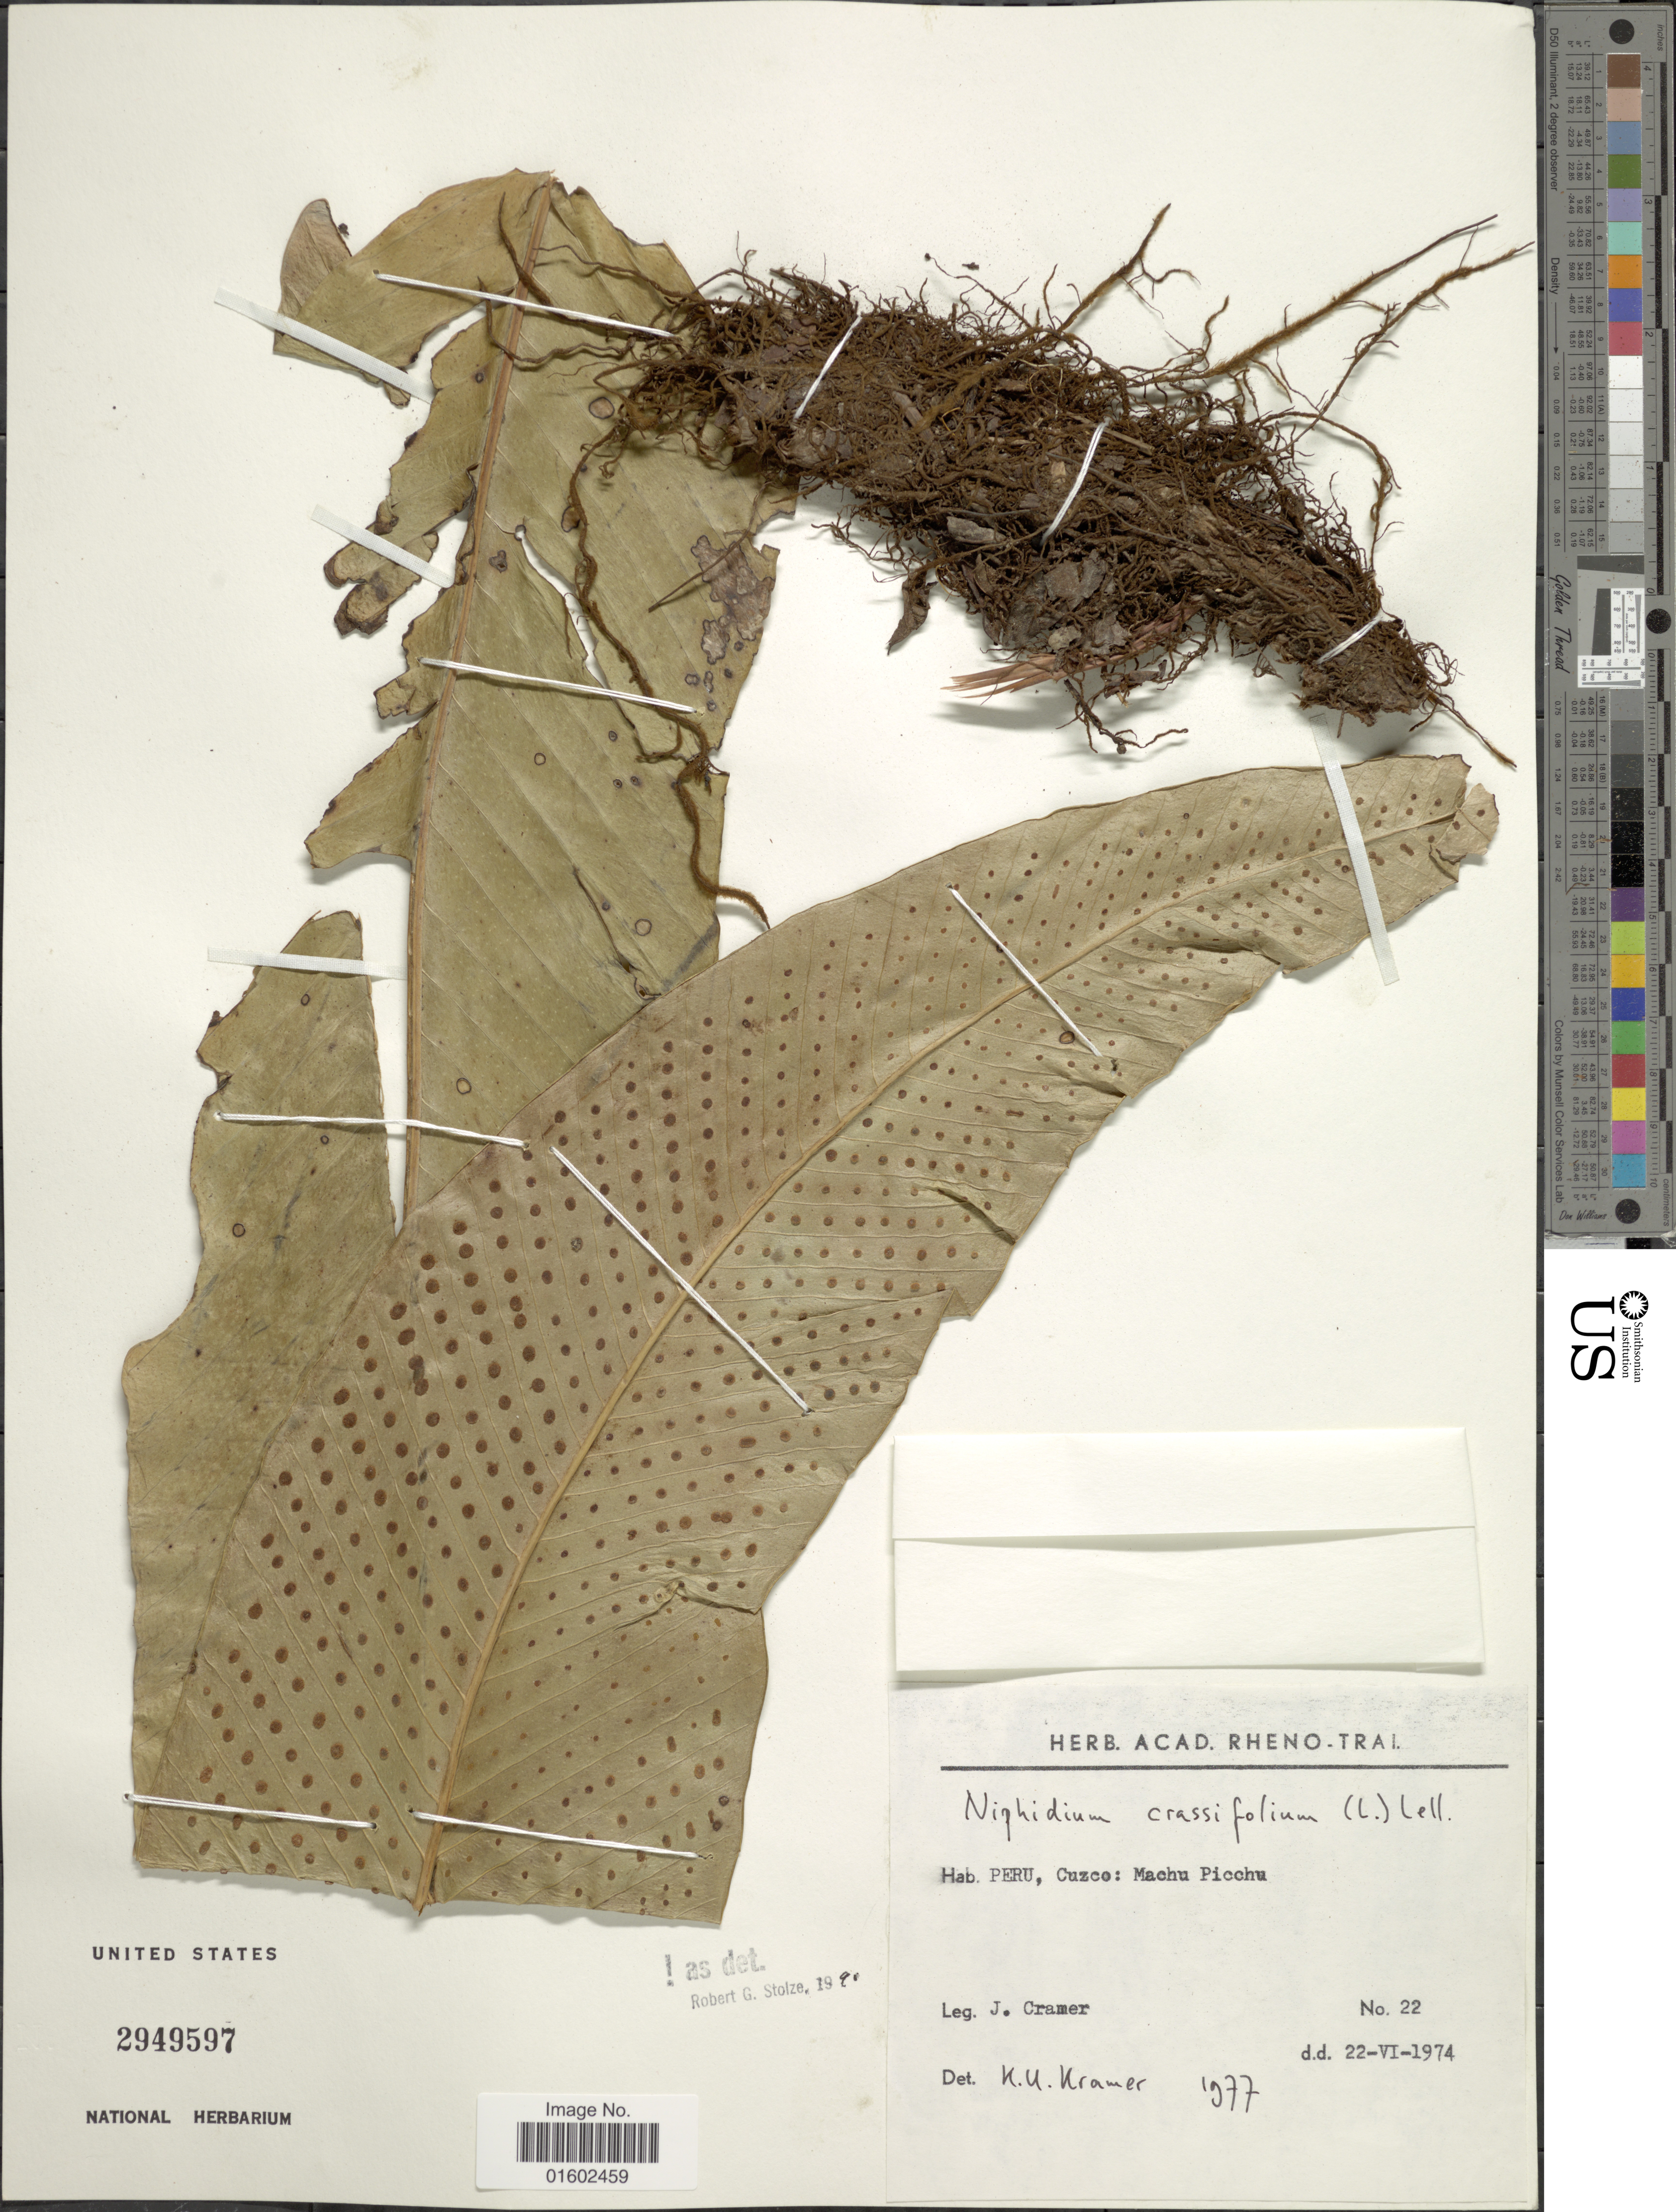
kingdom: Plantae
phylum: Tracheophyta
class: Polypodiopsida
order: Polypodiales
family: Polypodiaceae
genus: Niphidium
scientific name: Niphidium crassifolium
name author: (L.) Lellinger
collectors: J. Cramer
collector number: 22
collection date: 1974-06-22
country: Peru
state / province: Cusco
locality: Cuzco: Machu Picchu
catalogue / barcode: US 2949597